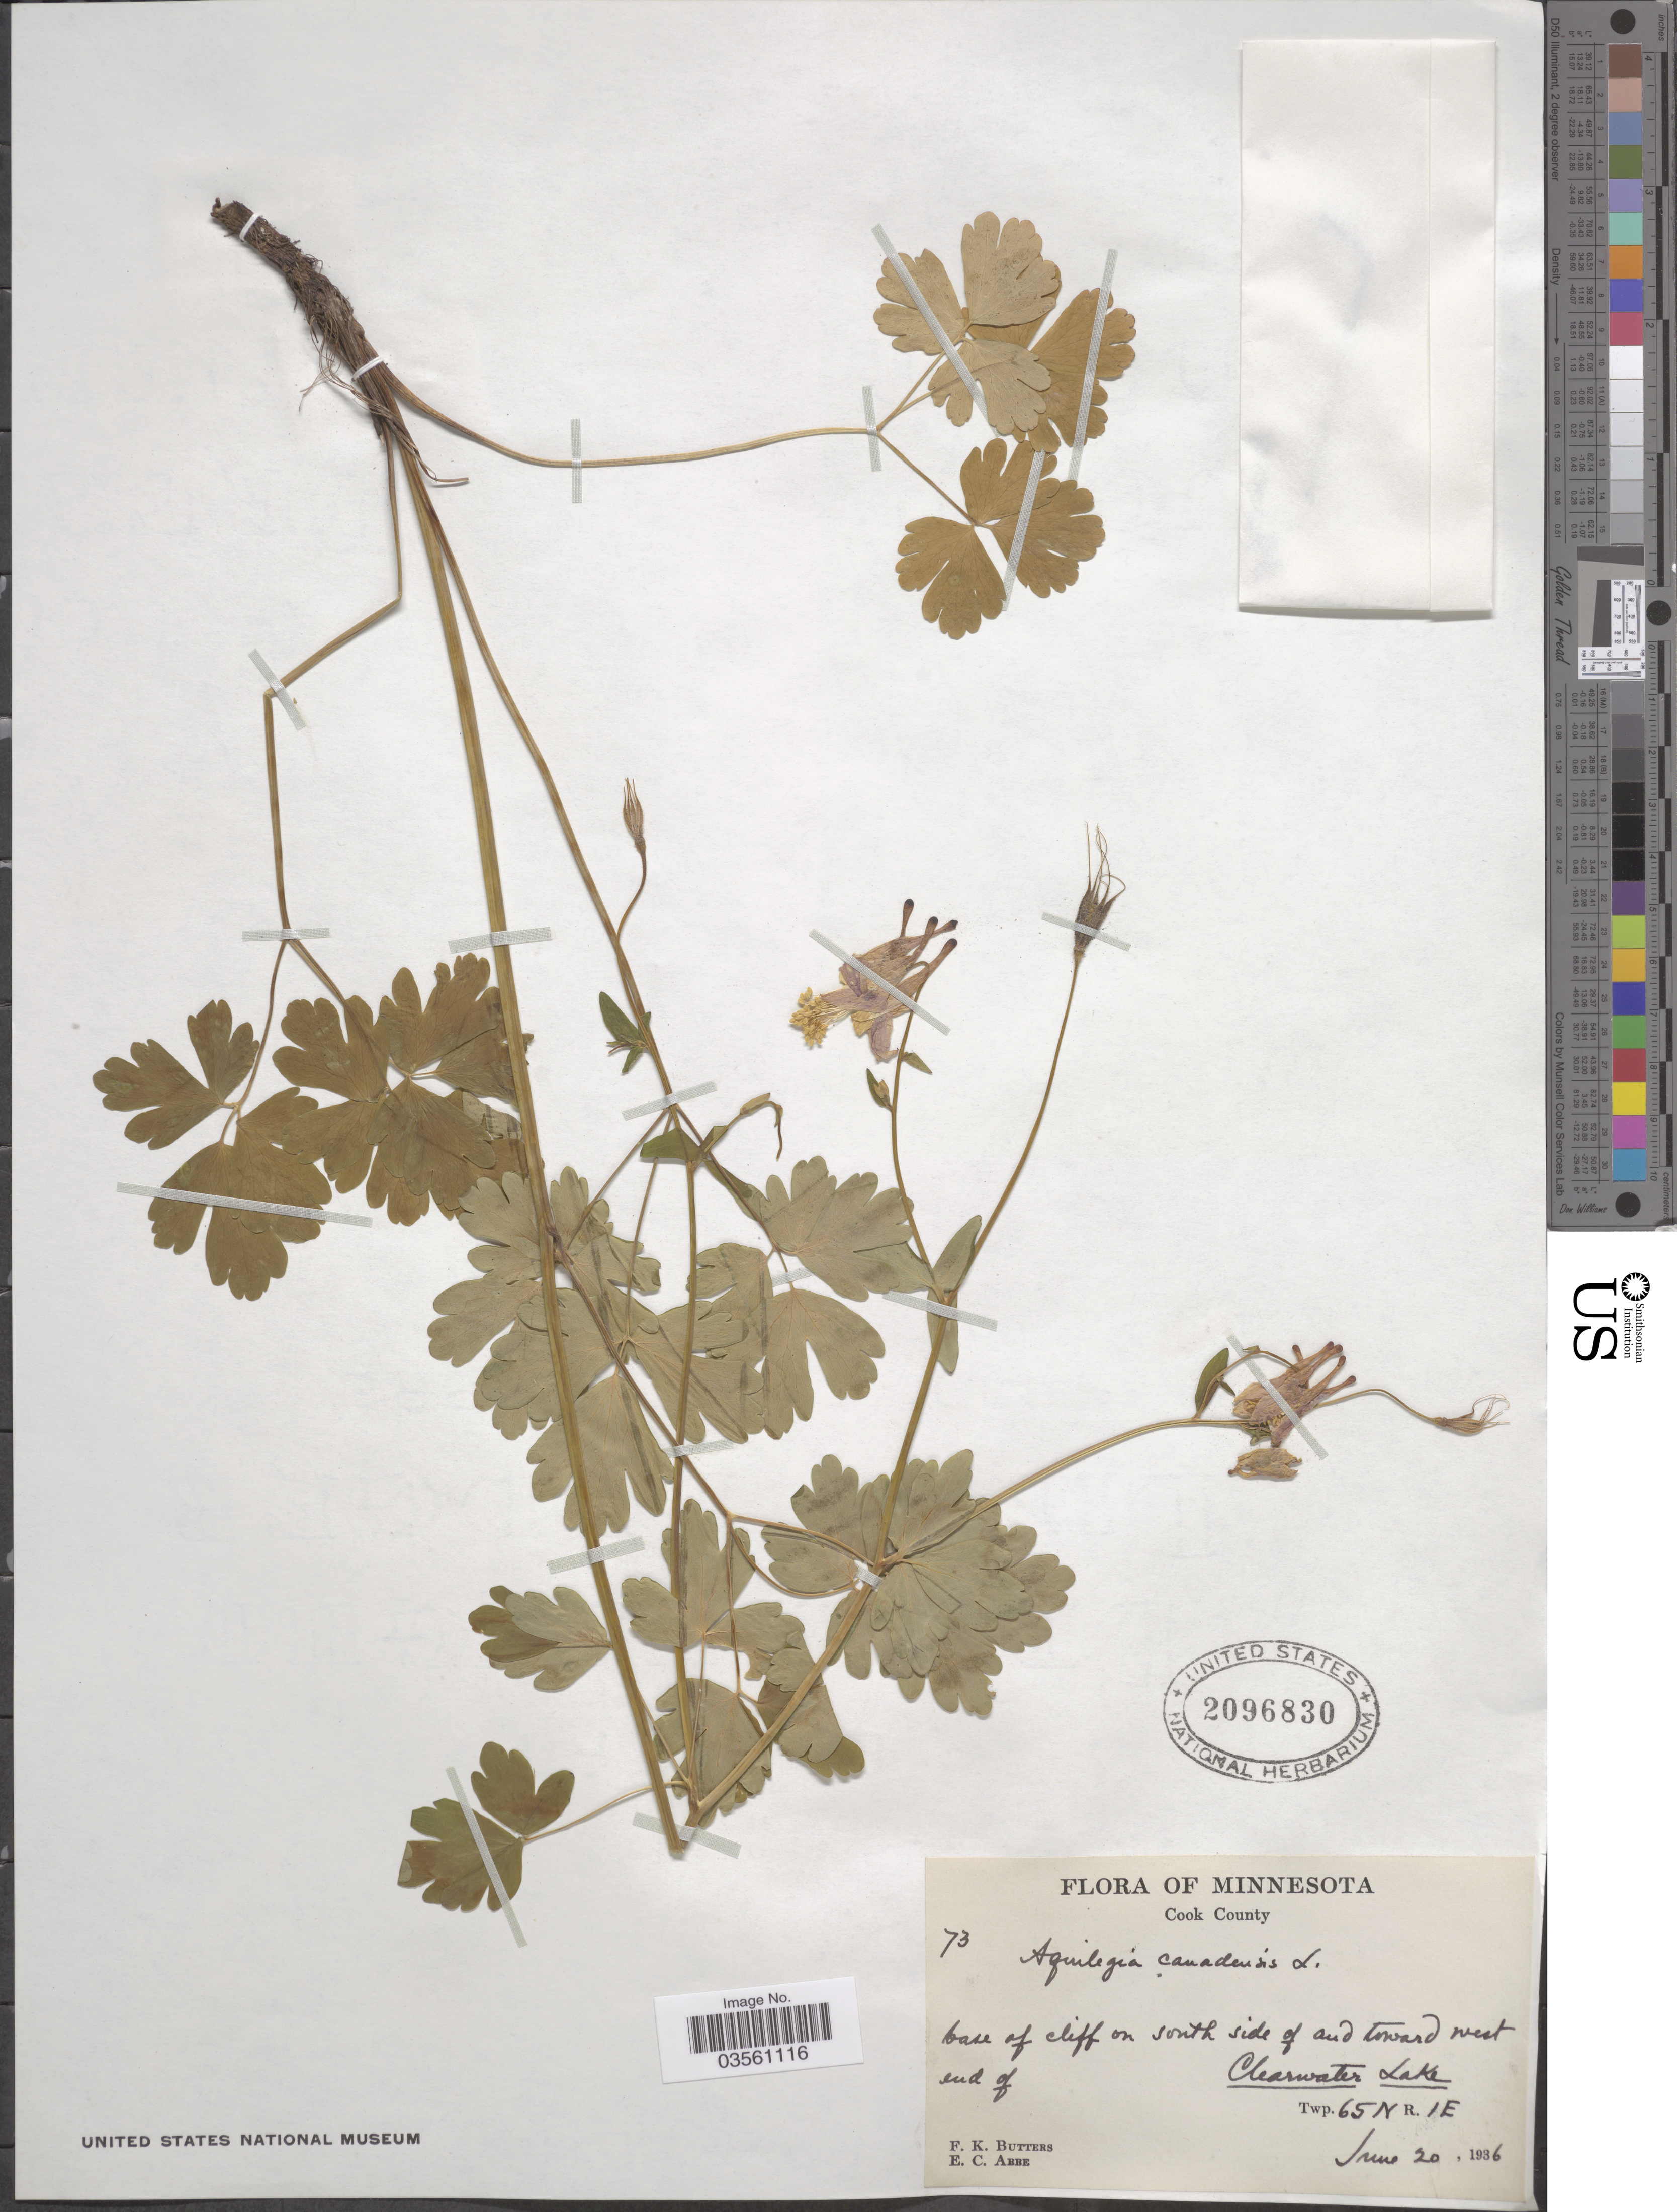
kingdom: Plantae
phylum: Tracheophyta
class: Magnoliopsida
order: Ranunculales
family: Ranunculaceae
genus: Aquilegia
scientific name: Aquilegia canadensis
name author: L.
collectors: F. K. Butters & E. C. Abbe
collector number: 73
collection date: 1936-06-20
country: United States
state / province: Minnesota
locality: Cook County. Base of cliff on south side of and toward west end of Clearwater Lake. Twp. 65N R.1E.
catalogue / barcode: US 2096830